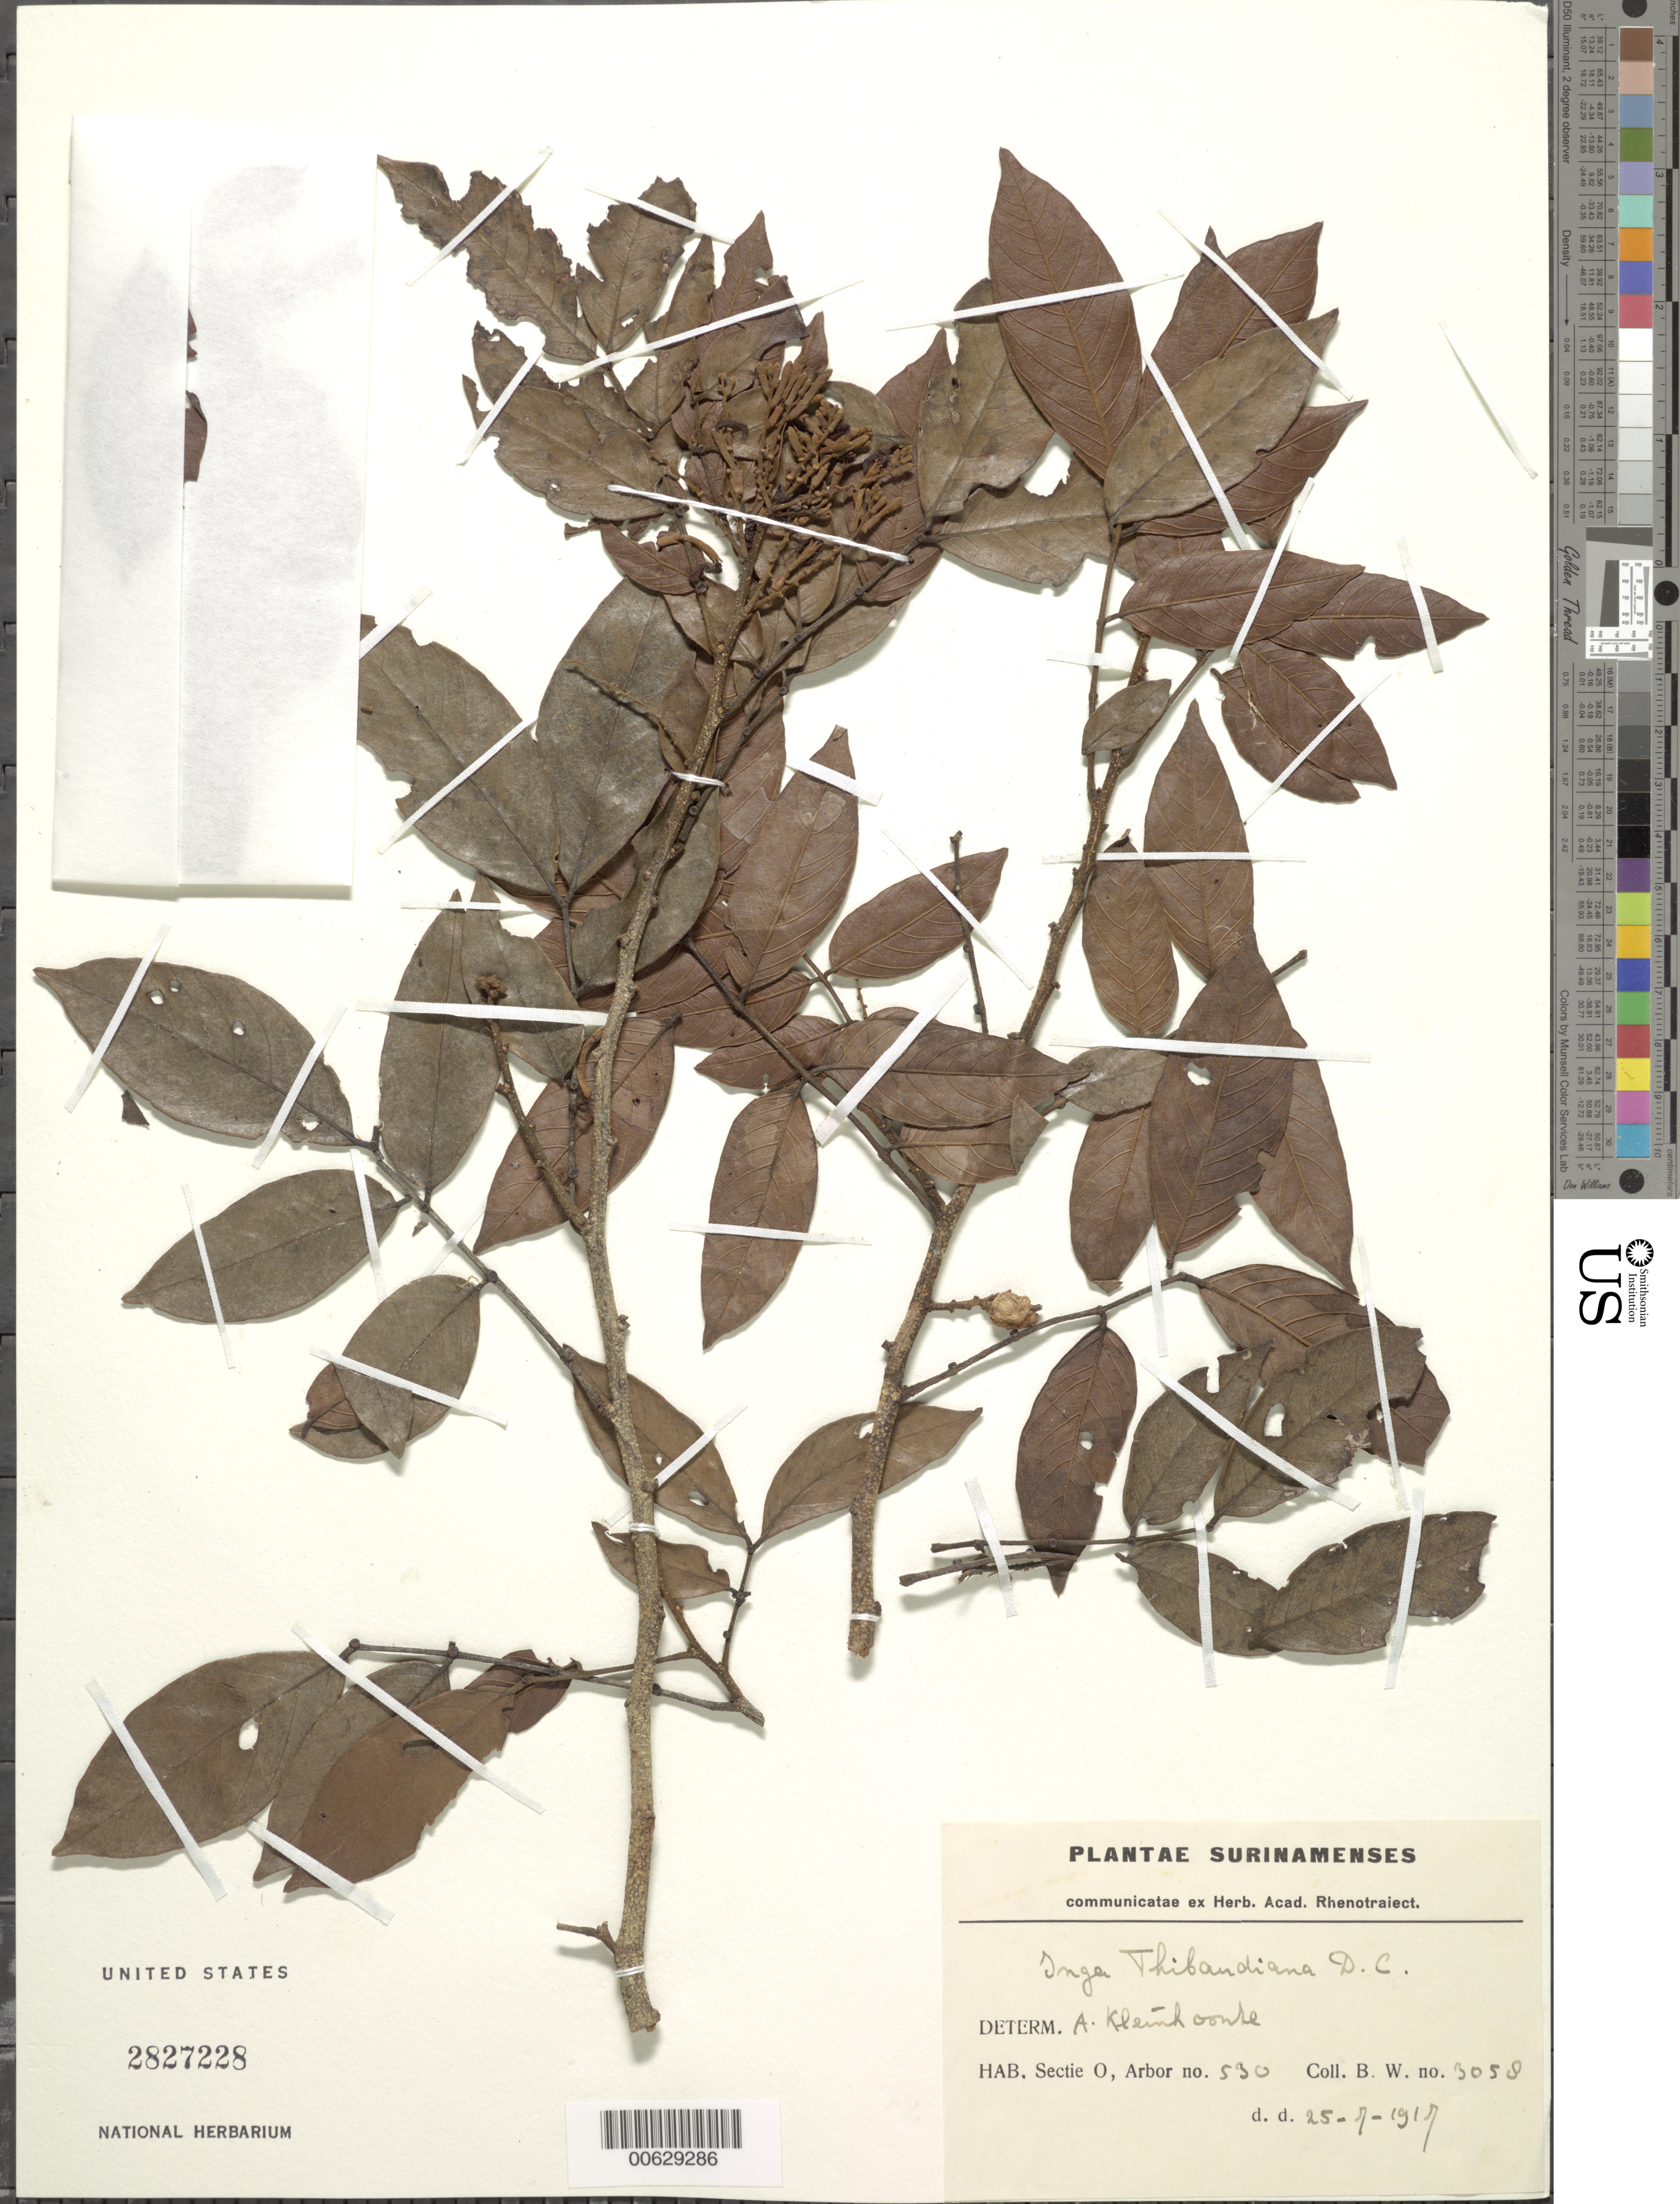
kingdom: Plantae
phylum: Tracheophyta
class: Magnoliopsida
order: Fabales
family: Fabaceae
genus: Inga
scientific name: Inga thibaudiana subsp. thibaudiana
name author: DC.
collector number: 3058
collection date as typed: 25-Jul-17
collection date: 1917-07-25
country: Suriname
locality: Sectie O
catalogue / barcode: US 2827228